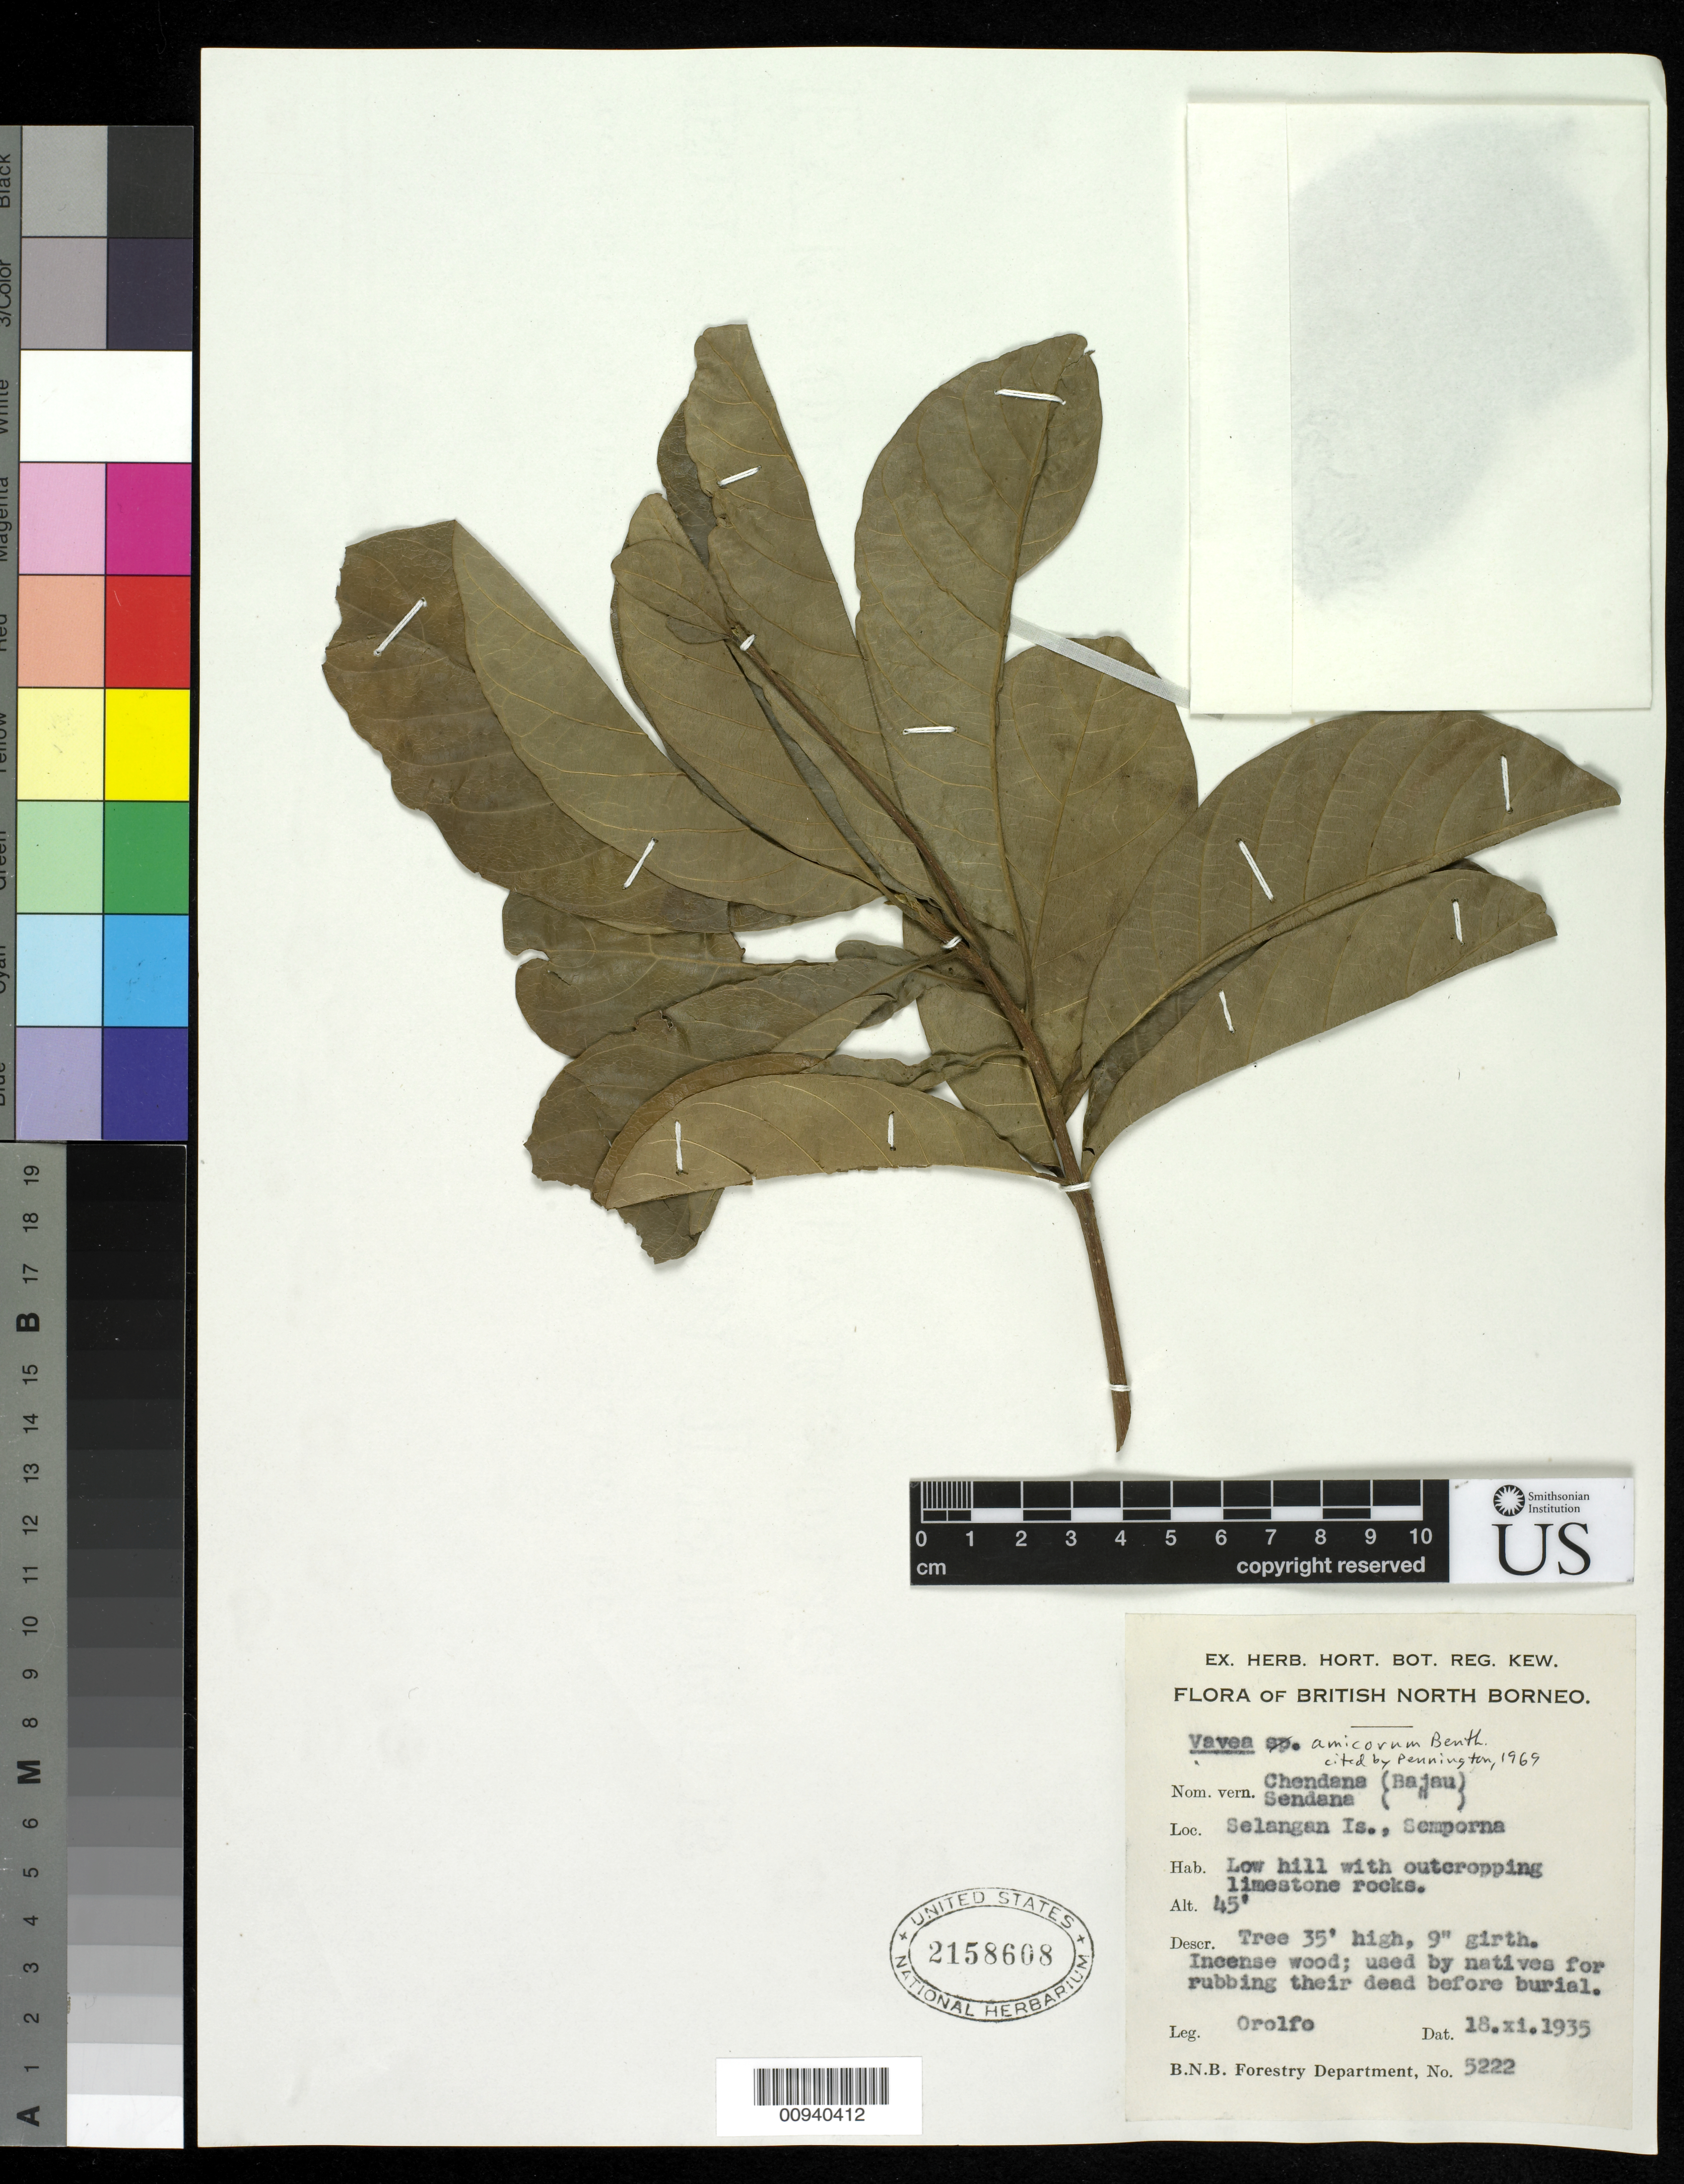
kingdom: Plantae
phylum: Tracheophyta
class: Magnoliopsida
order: Sapindales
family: Meliaceae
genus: Vavaea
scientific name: Vavaea amicorum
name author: Benth.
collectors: P. Orolfo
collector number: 5222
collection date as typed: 18 Nov 1935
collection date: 1935-11-18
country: Malaysia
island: Borneo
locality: Selangan Is., Semporna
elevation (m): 14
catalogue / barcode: US 2158608